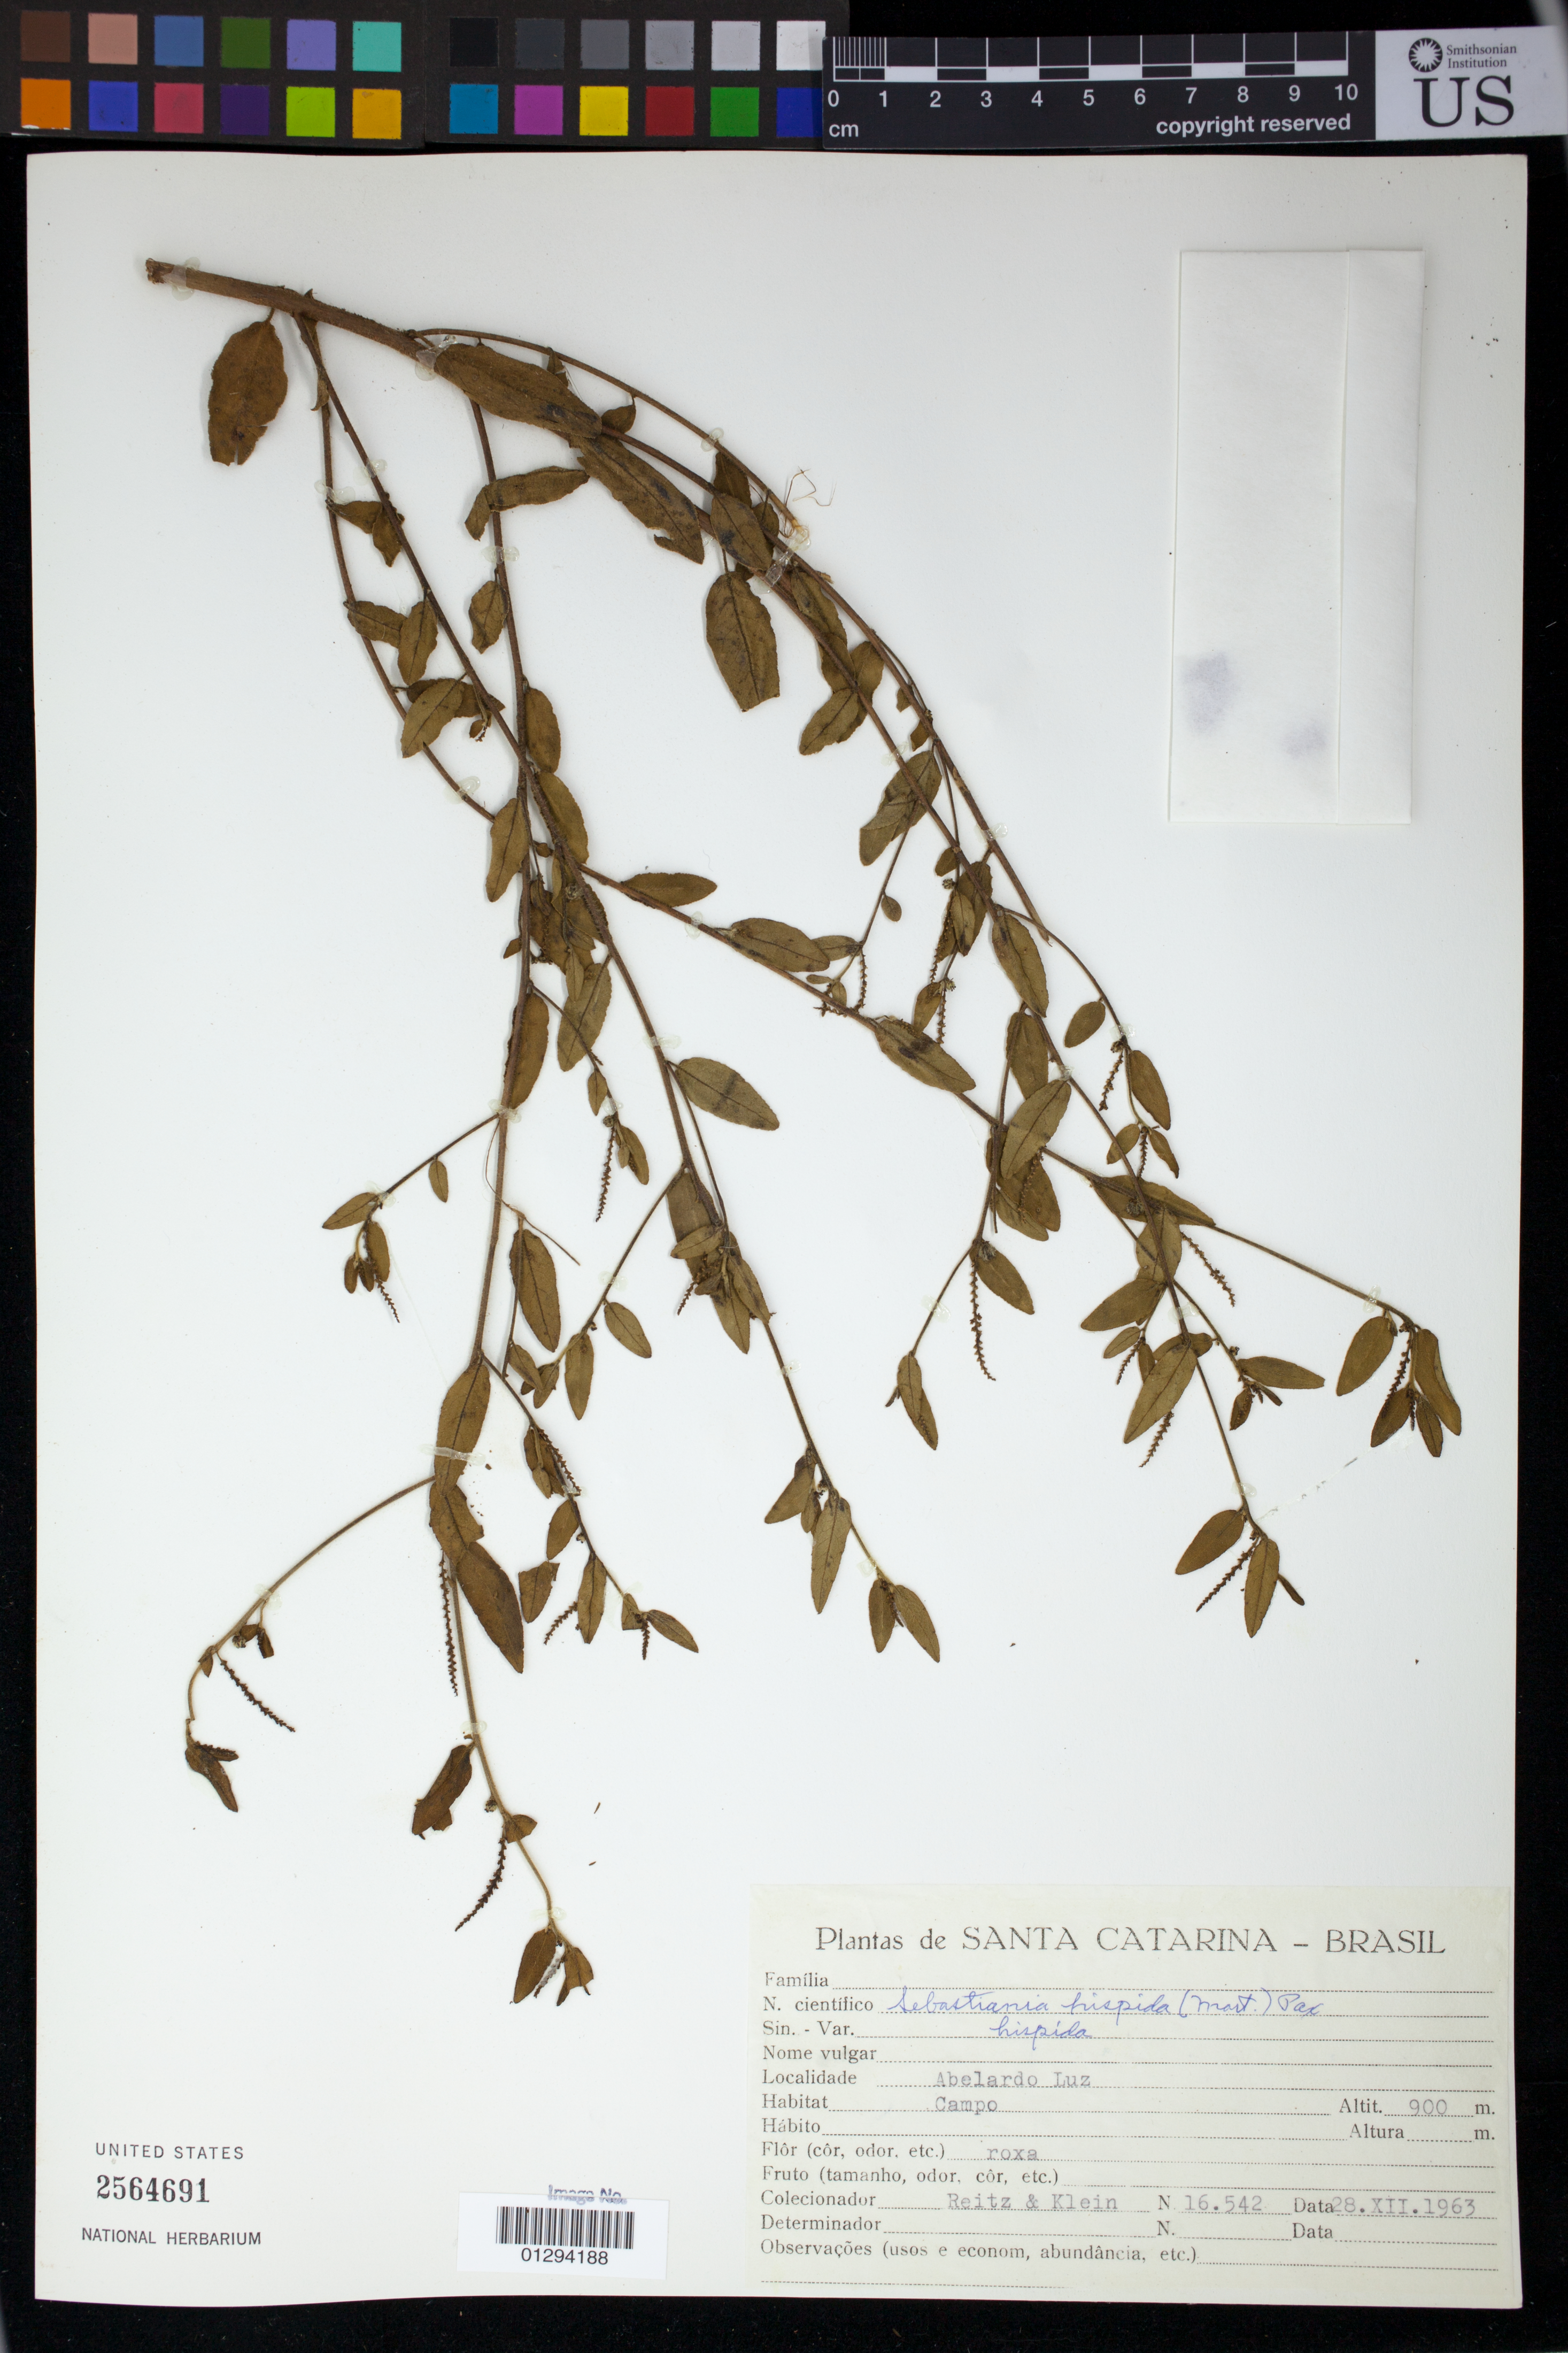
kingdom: Plantae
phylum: Tracheophyta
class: Magnoliopsida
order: Malpighiales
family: Euphorbiaceae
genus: Sebastiania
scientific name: Sebastiania hispida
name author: (Mart.) Pax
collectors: R. Reitz & Klein, --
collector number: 16542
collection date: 1963-12-28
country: Brazil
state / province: Santa Catarina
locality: Abelardo Luz.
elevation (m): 900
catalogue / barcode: US 2564691